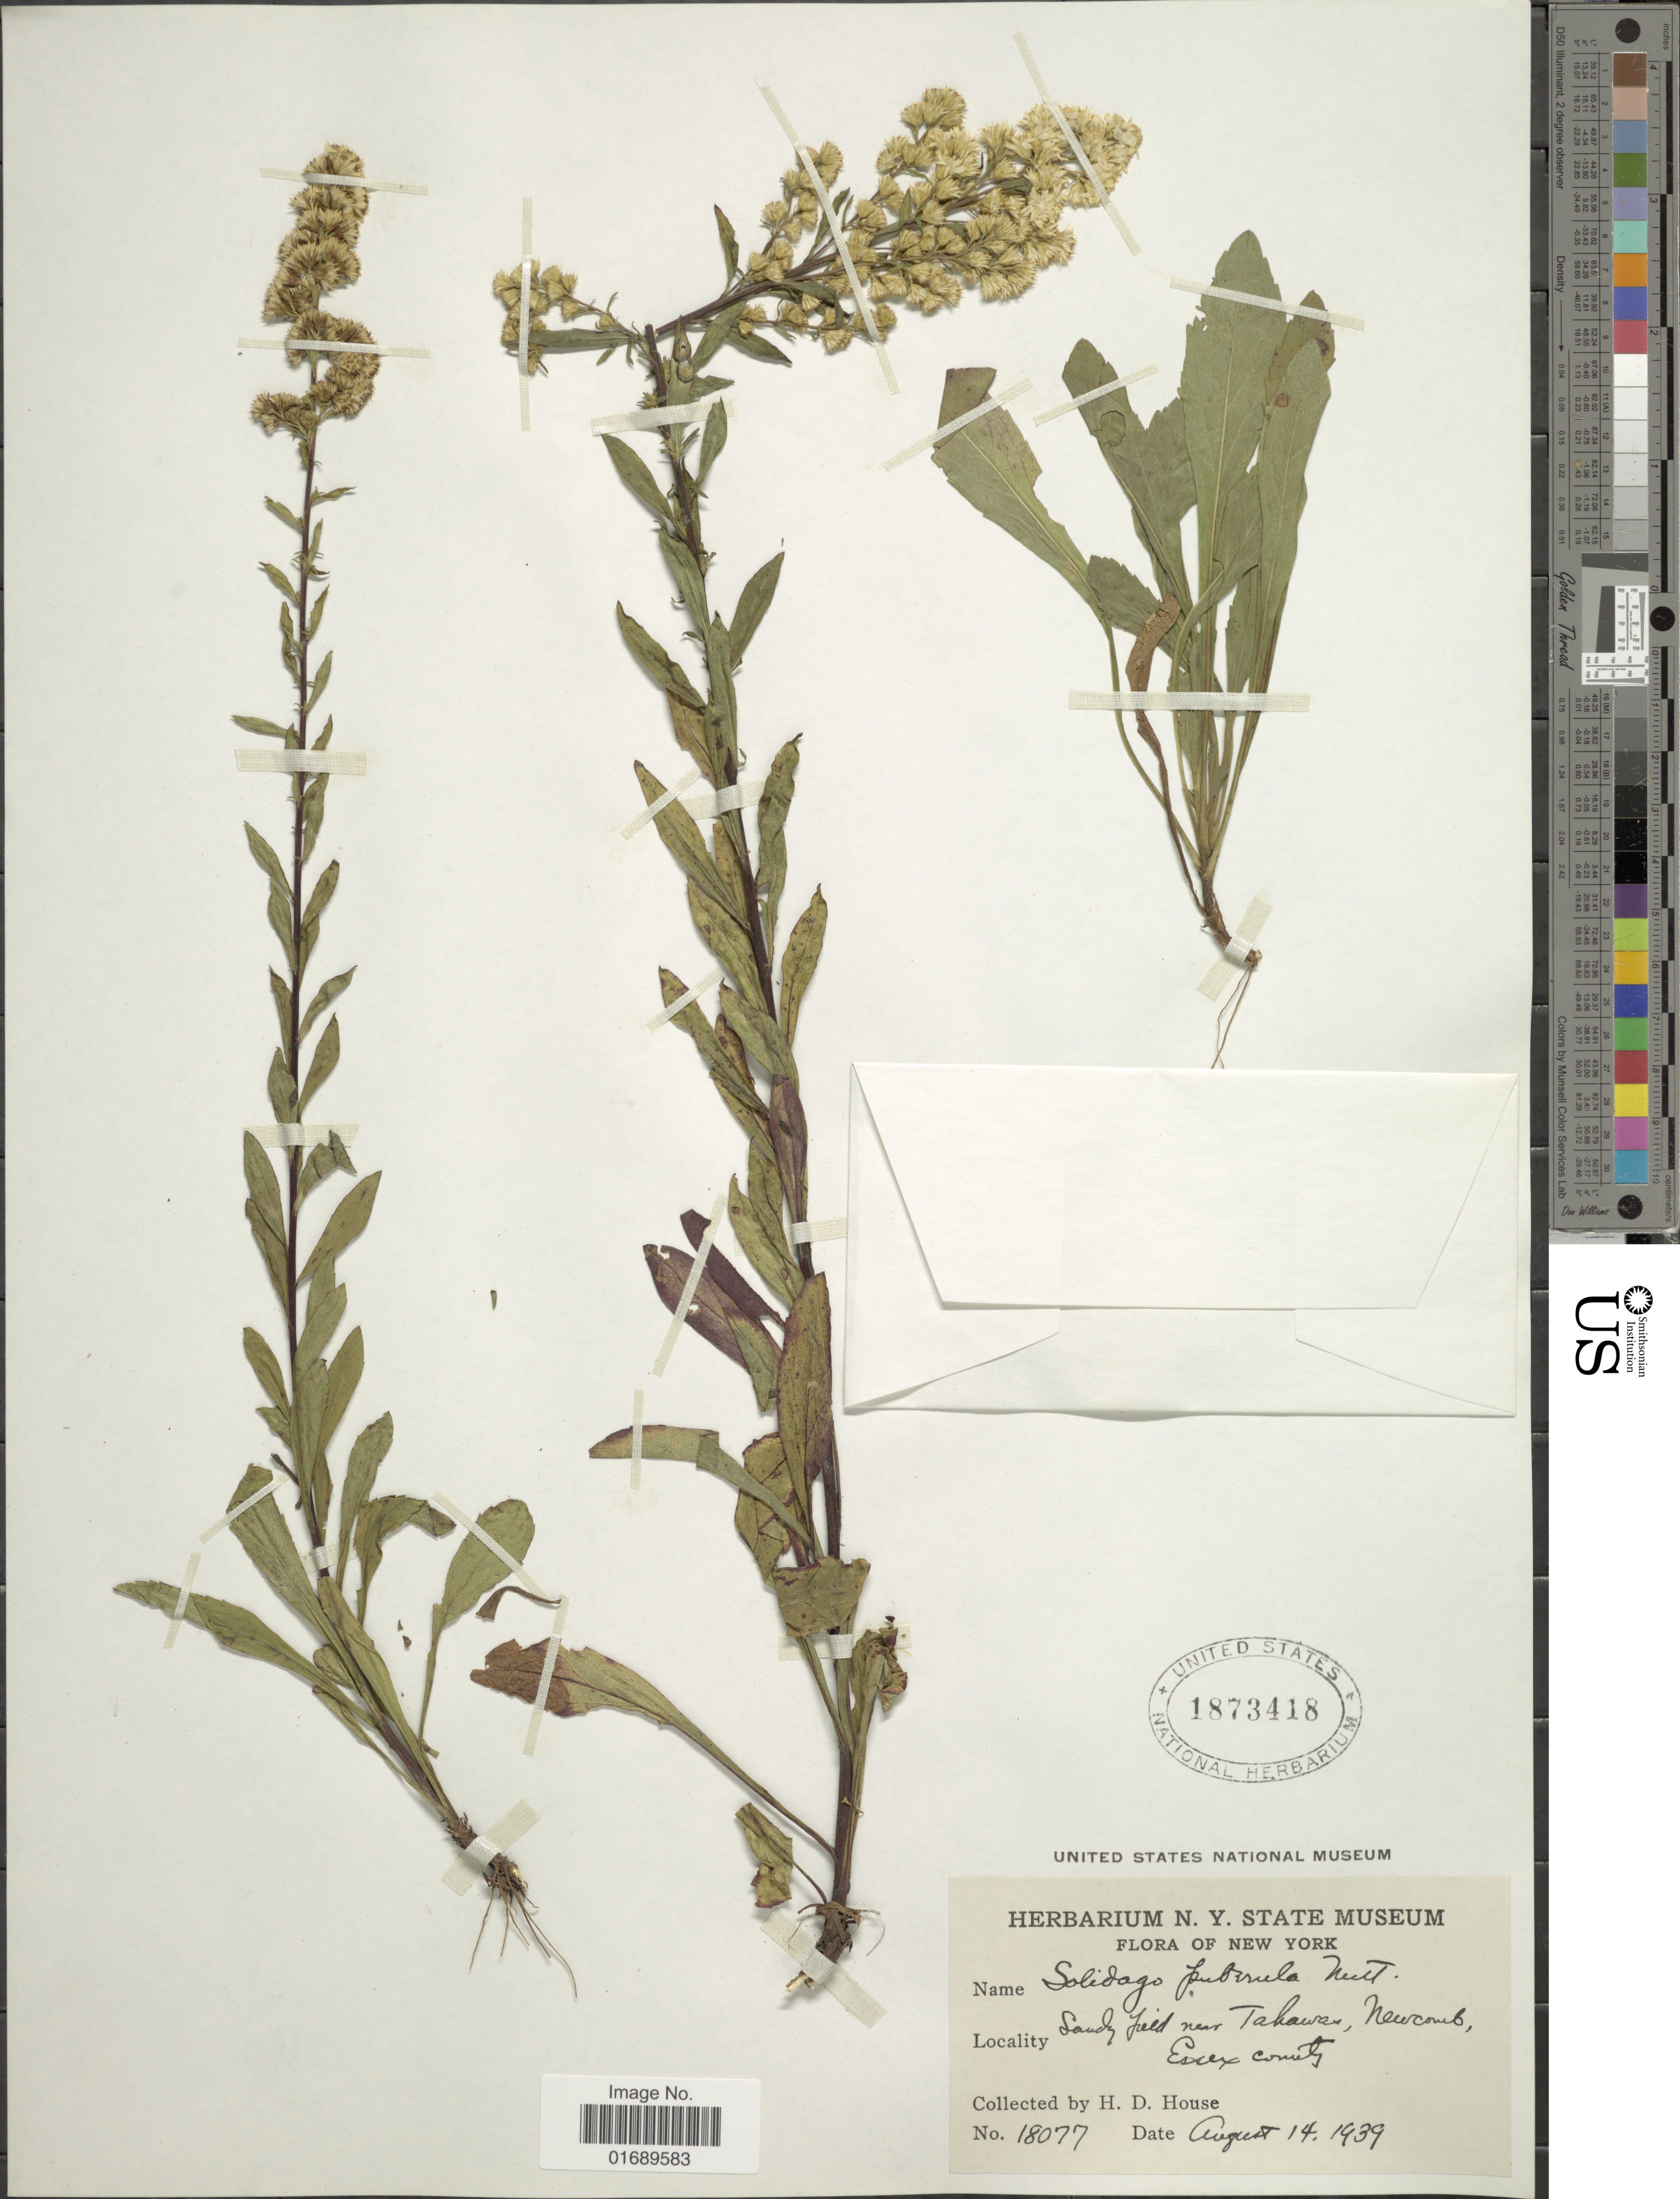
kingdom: Plantae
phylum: Tracheophyta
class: Magnoliopsida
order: Asterales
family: Asteraceae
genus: Solidago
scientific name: Solidago puberula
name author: Nutt.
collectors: H. D. House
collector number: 18077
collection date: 1939-08-14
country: United States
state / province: New York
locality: Sandy field near Takawas, Newcomb, Essex County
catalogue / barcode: US 1873418